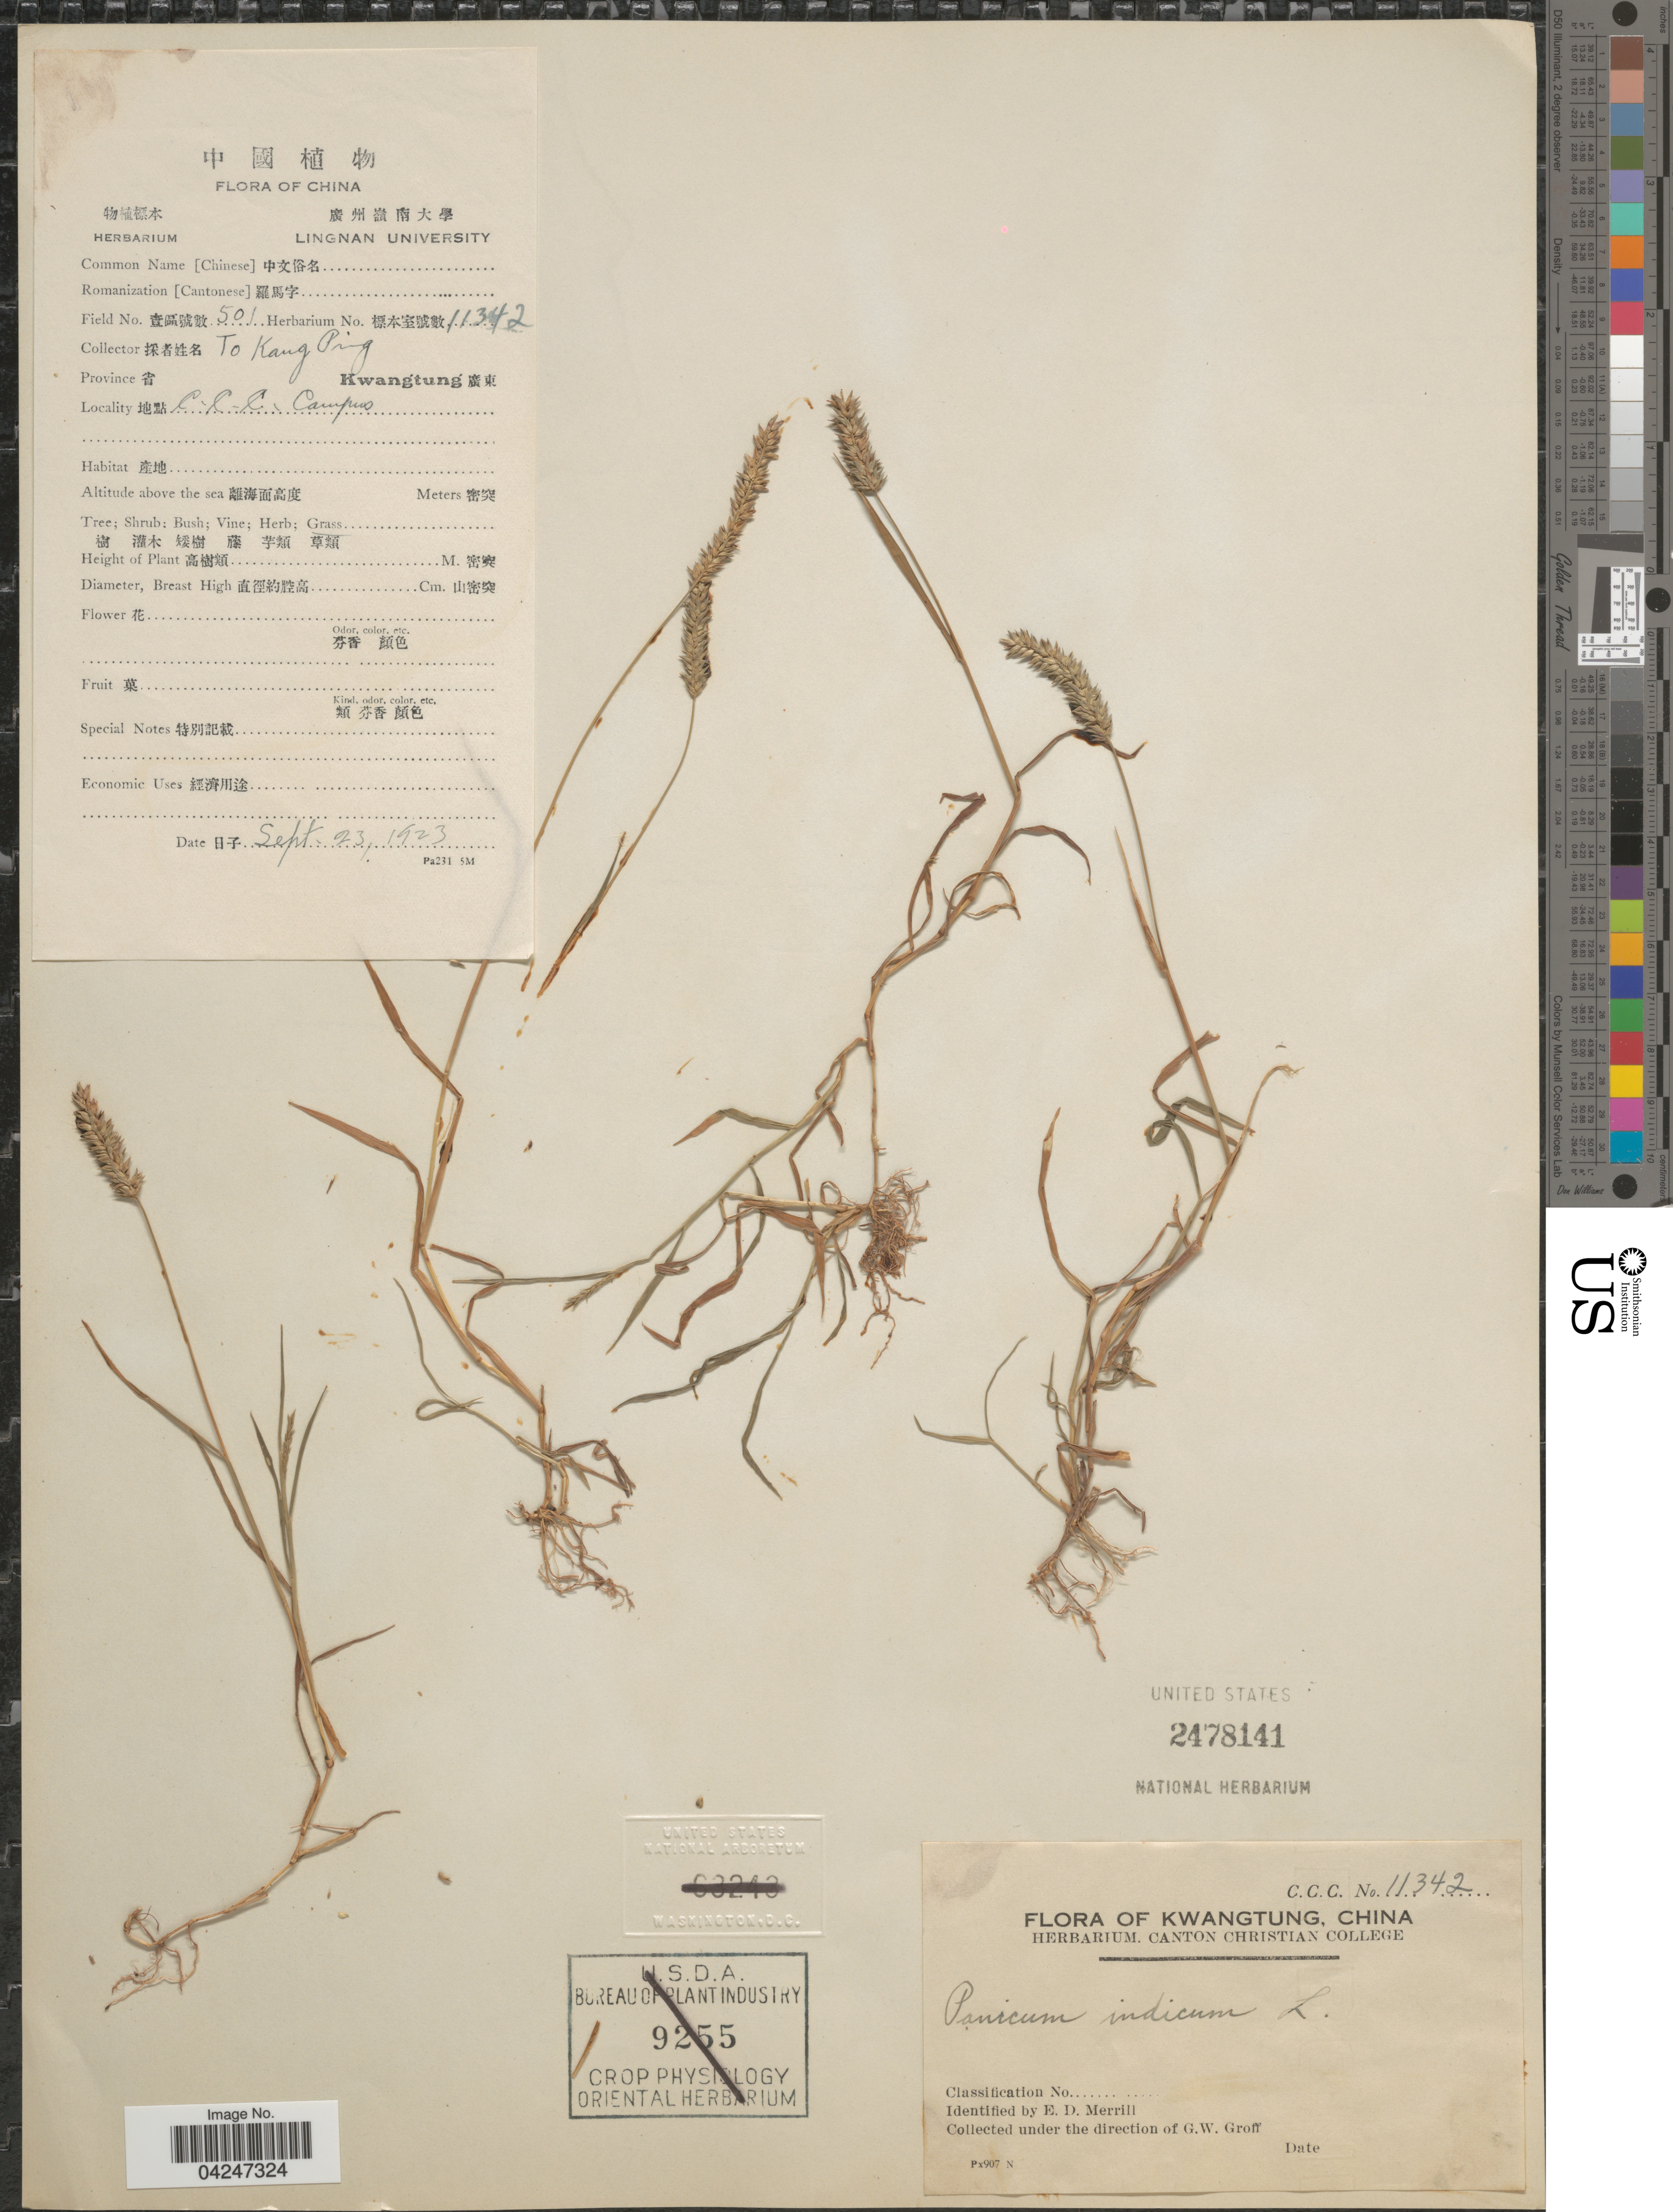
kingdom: Plantae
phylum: Tracheophyta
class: Liliopsida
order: Poales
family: Poaceae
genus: Sacciolepis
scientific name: Sacciolepis indica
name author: (L.) Chase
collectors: T. Ping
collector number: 11342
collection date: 1923-09-23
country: China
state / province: Guangdong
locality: Kwangtung.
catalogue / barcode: US 2478141